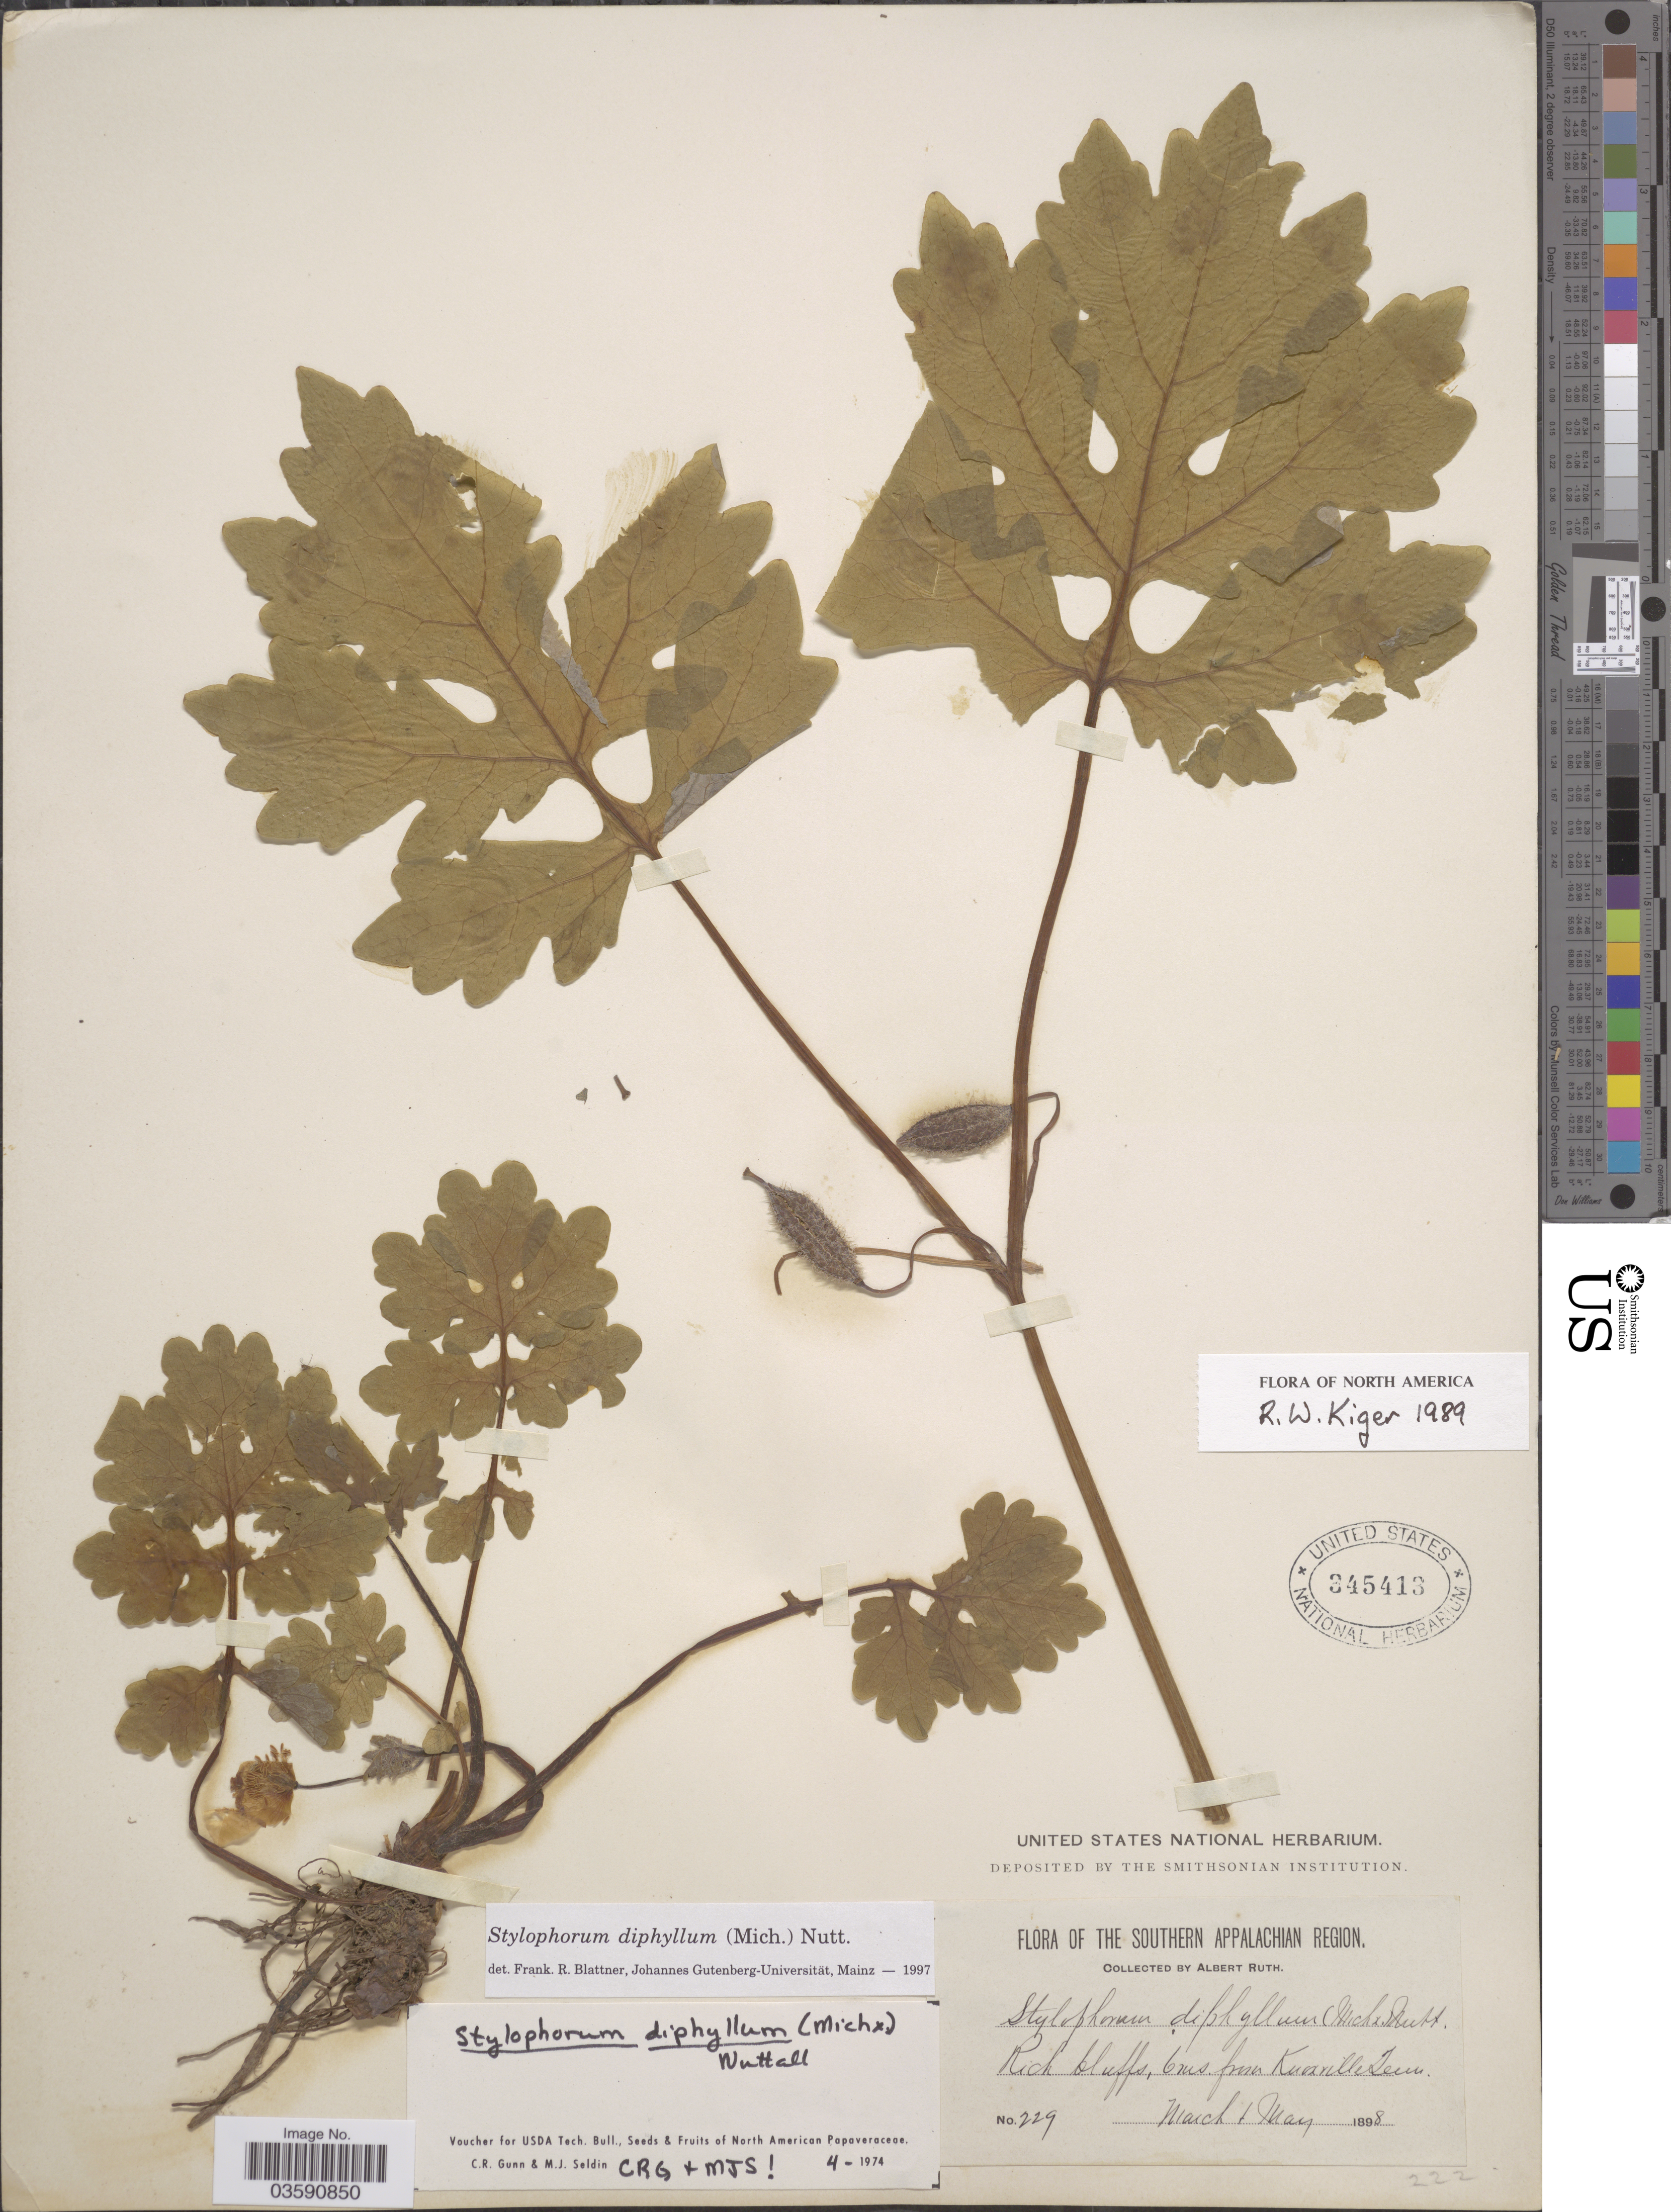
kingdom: Plantae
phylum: Tracheophyta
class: Magnoliopsida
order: Ranunculales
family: Papaveraceae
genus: Stylophorum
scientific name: Stylophorum diphyllum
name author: (Michx.) Nutt.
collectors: A. Ruth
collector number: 229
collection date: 1898-03/1898-05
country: United States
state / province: Tennessee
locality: The Southern Appalachian Region. Rich bluffs, 6 ms. from Knoxville.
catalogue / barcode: US 345413